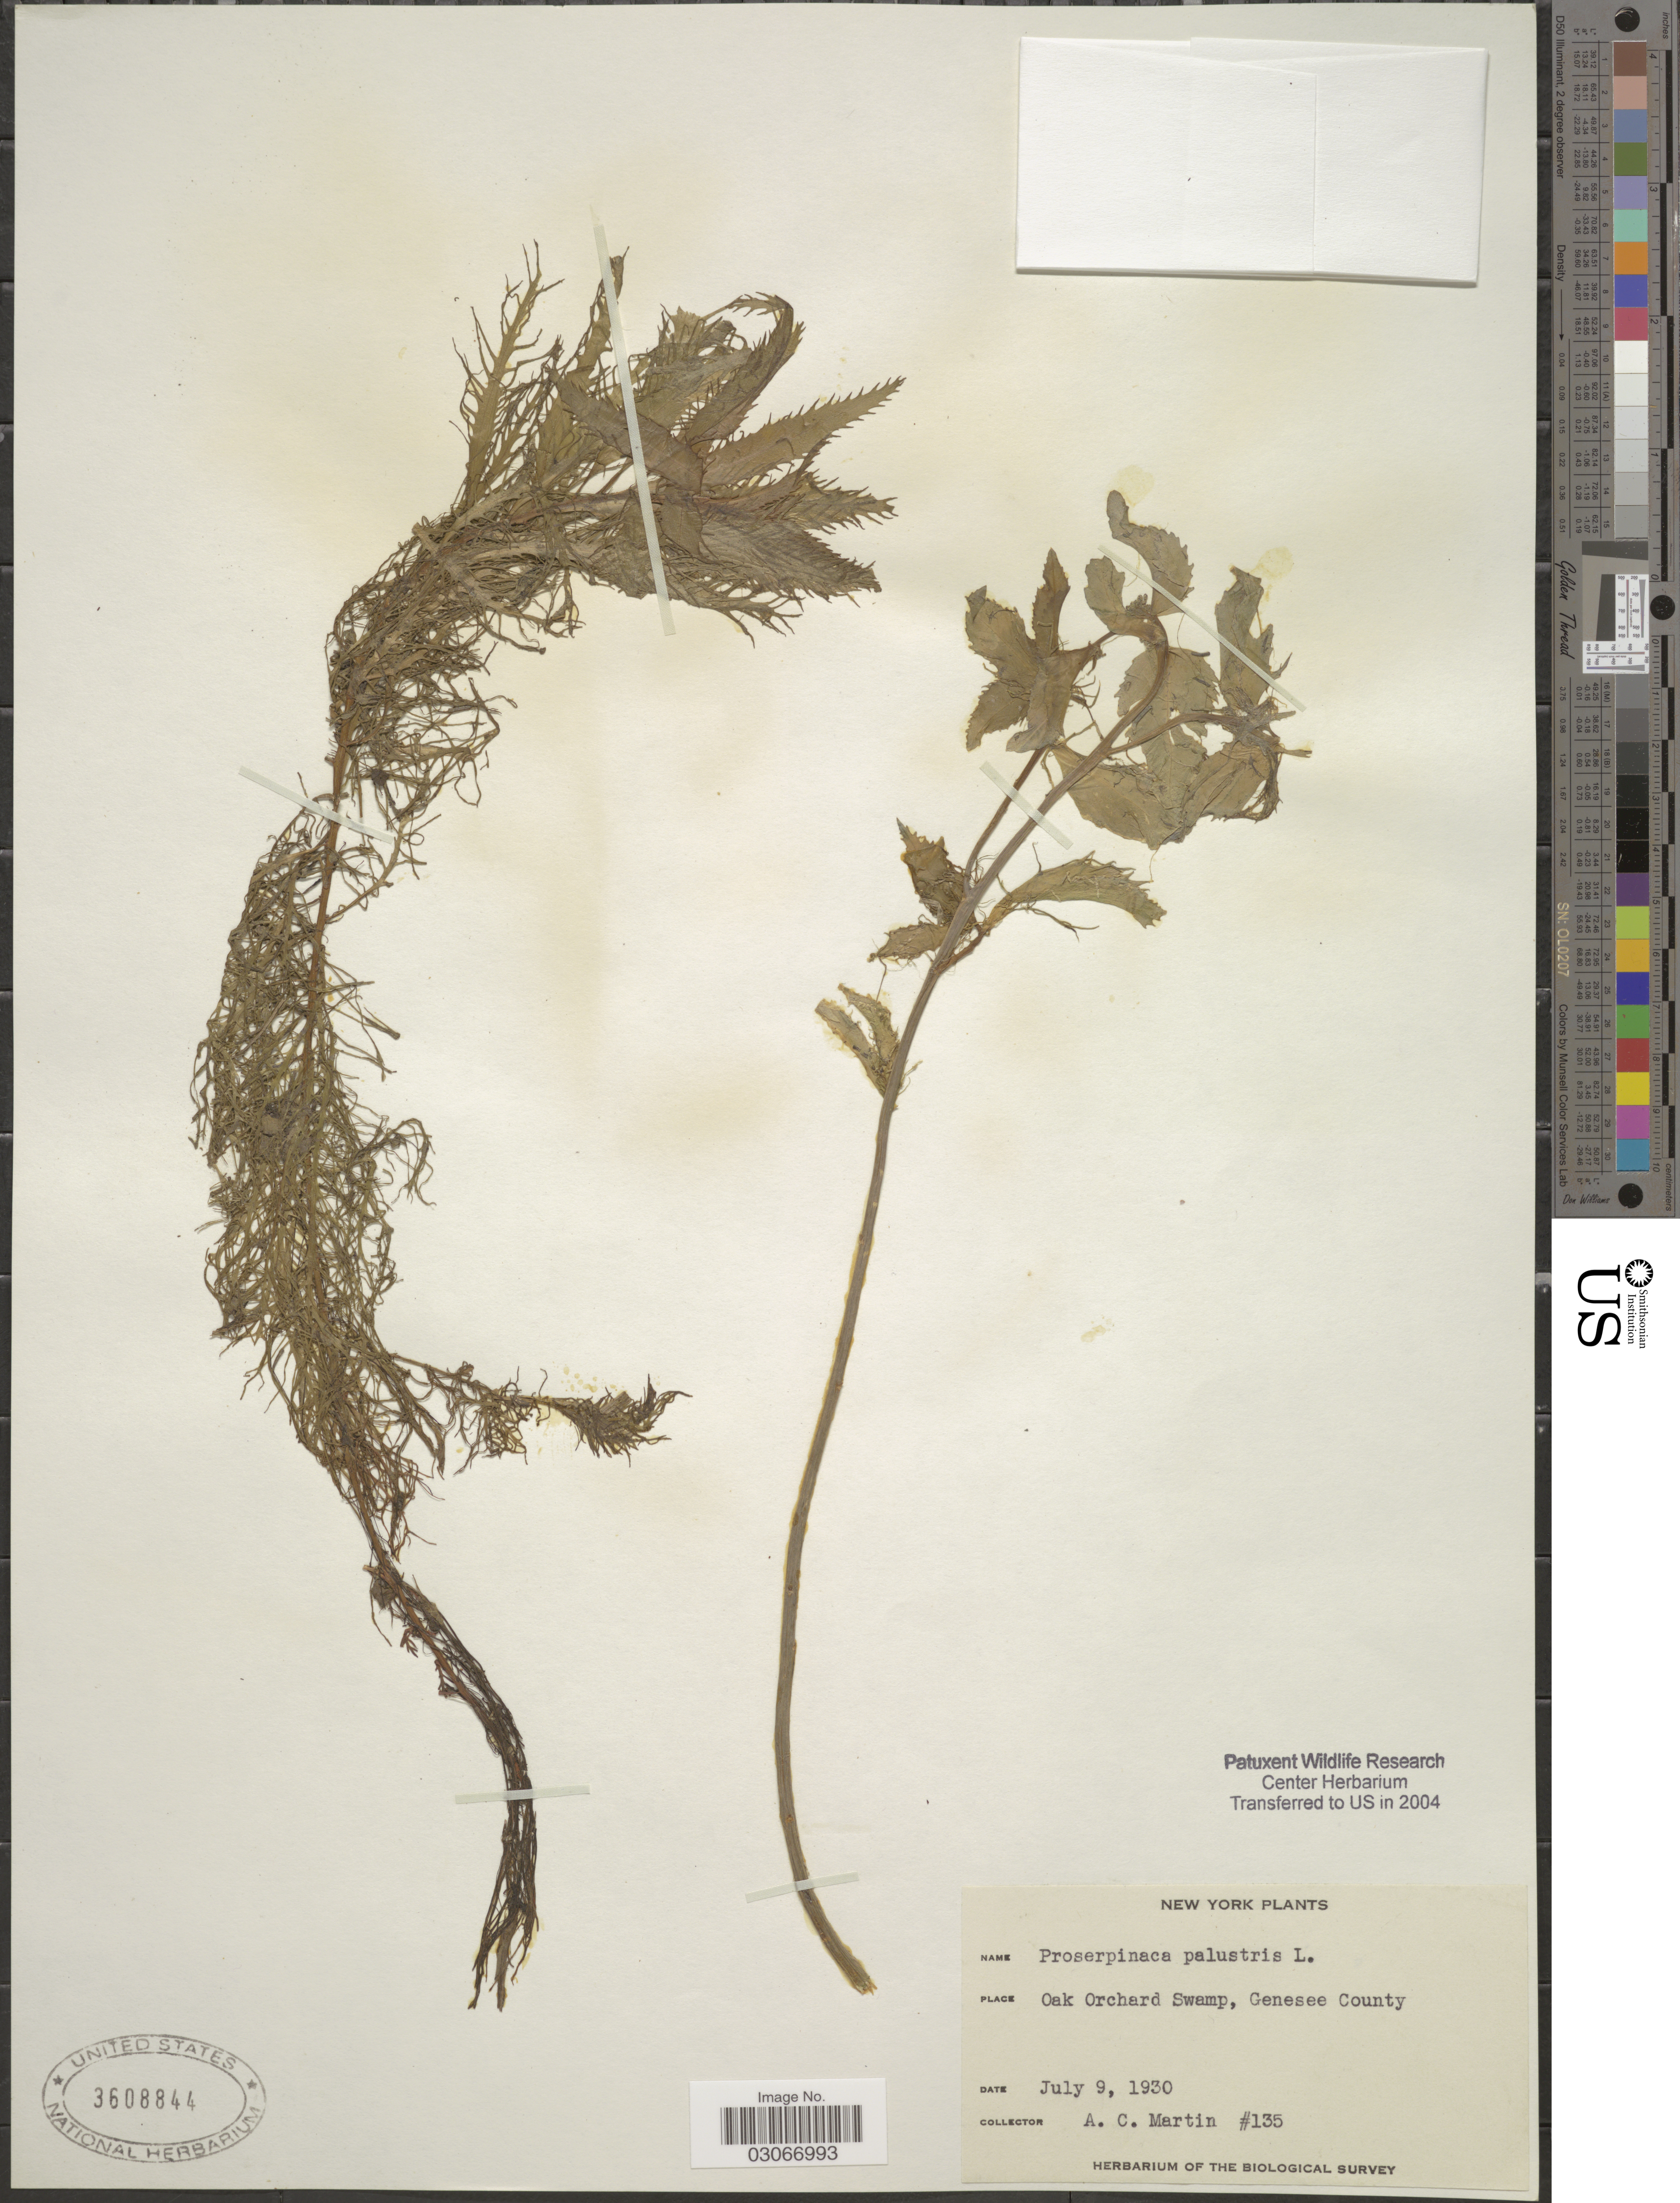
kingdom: Plantae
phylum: Tracheophyta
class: Magnoliopsida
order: Saxifragales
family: Haloragaceae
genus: Proserpinaca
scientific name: Proserpinaca palustris var. crebra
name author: Fernald & Griscom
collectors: A. C. Martin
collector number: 135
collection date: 1930-07-09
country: United States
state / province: New York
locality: Oak Orchard Swamp, Genesee County.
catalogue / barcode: US 3608844